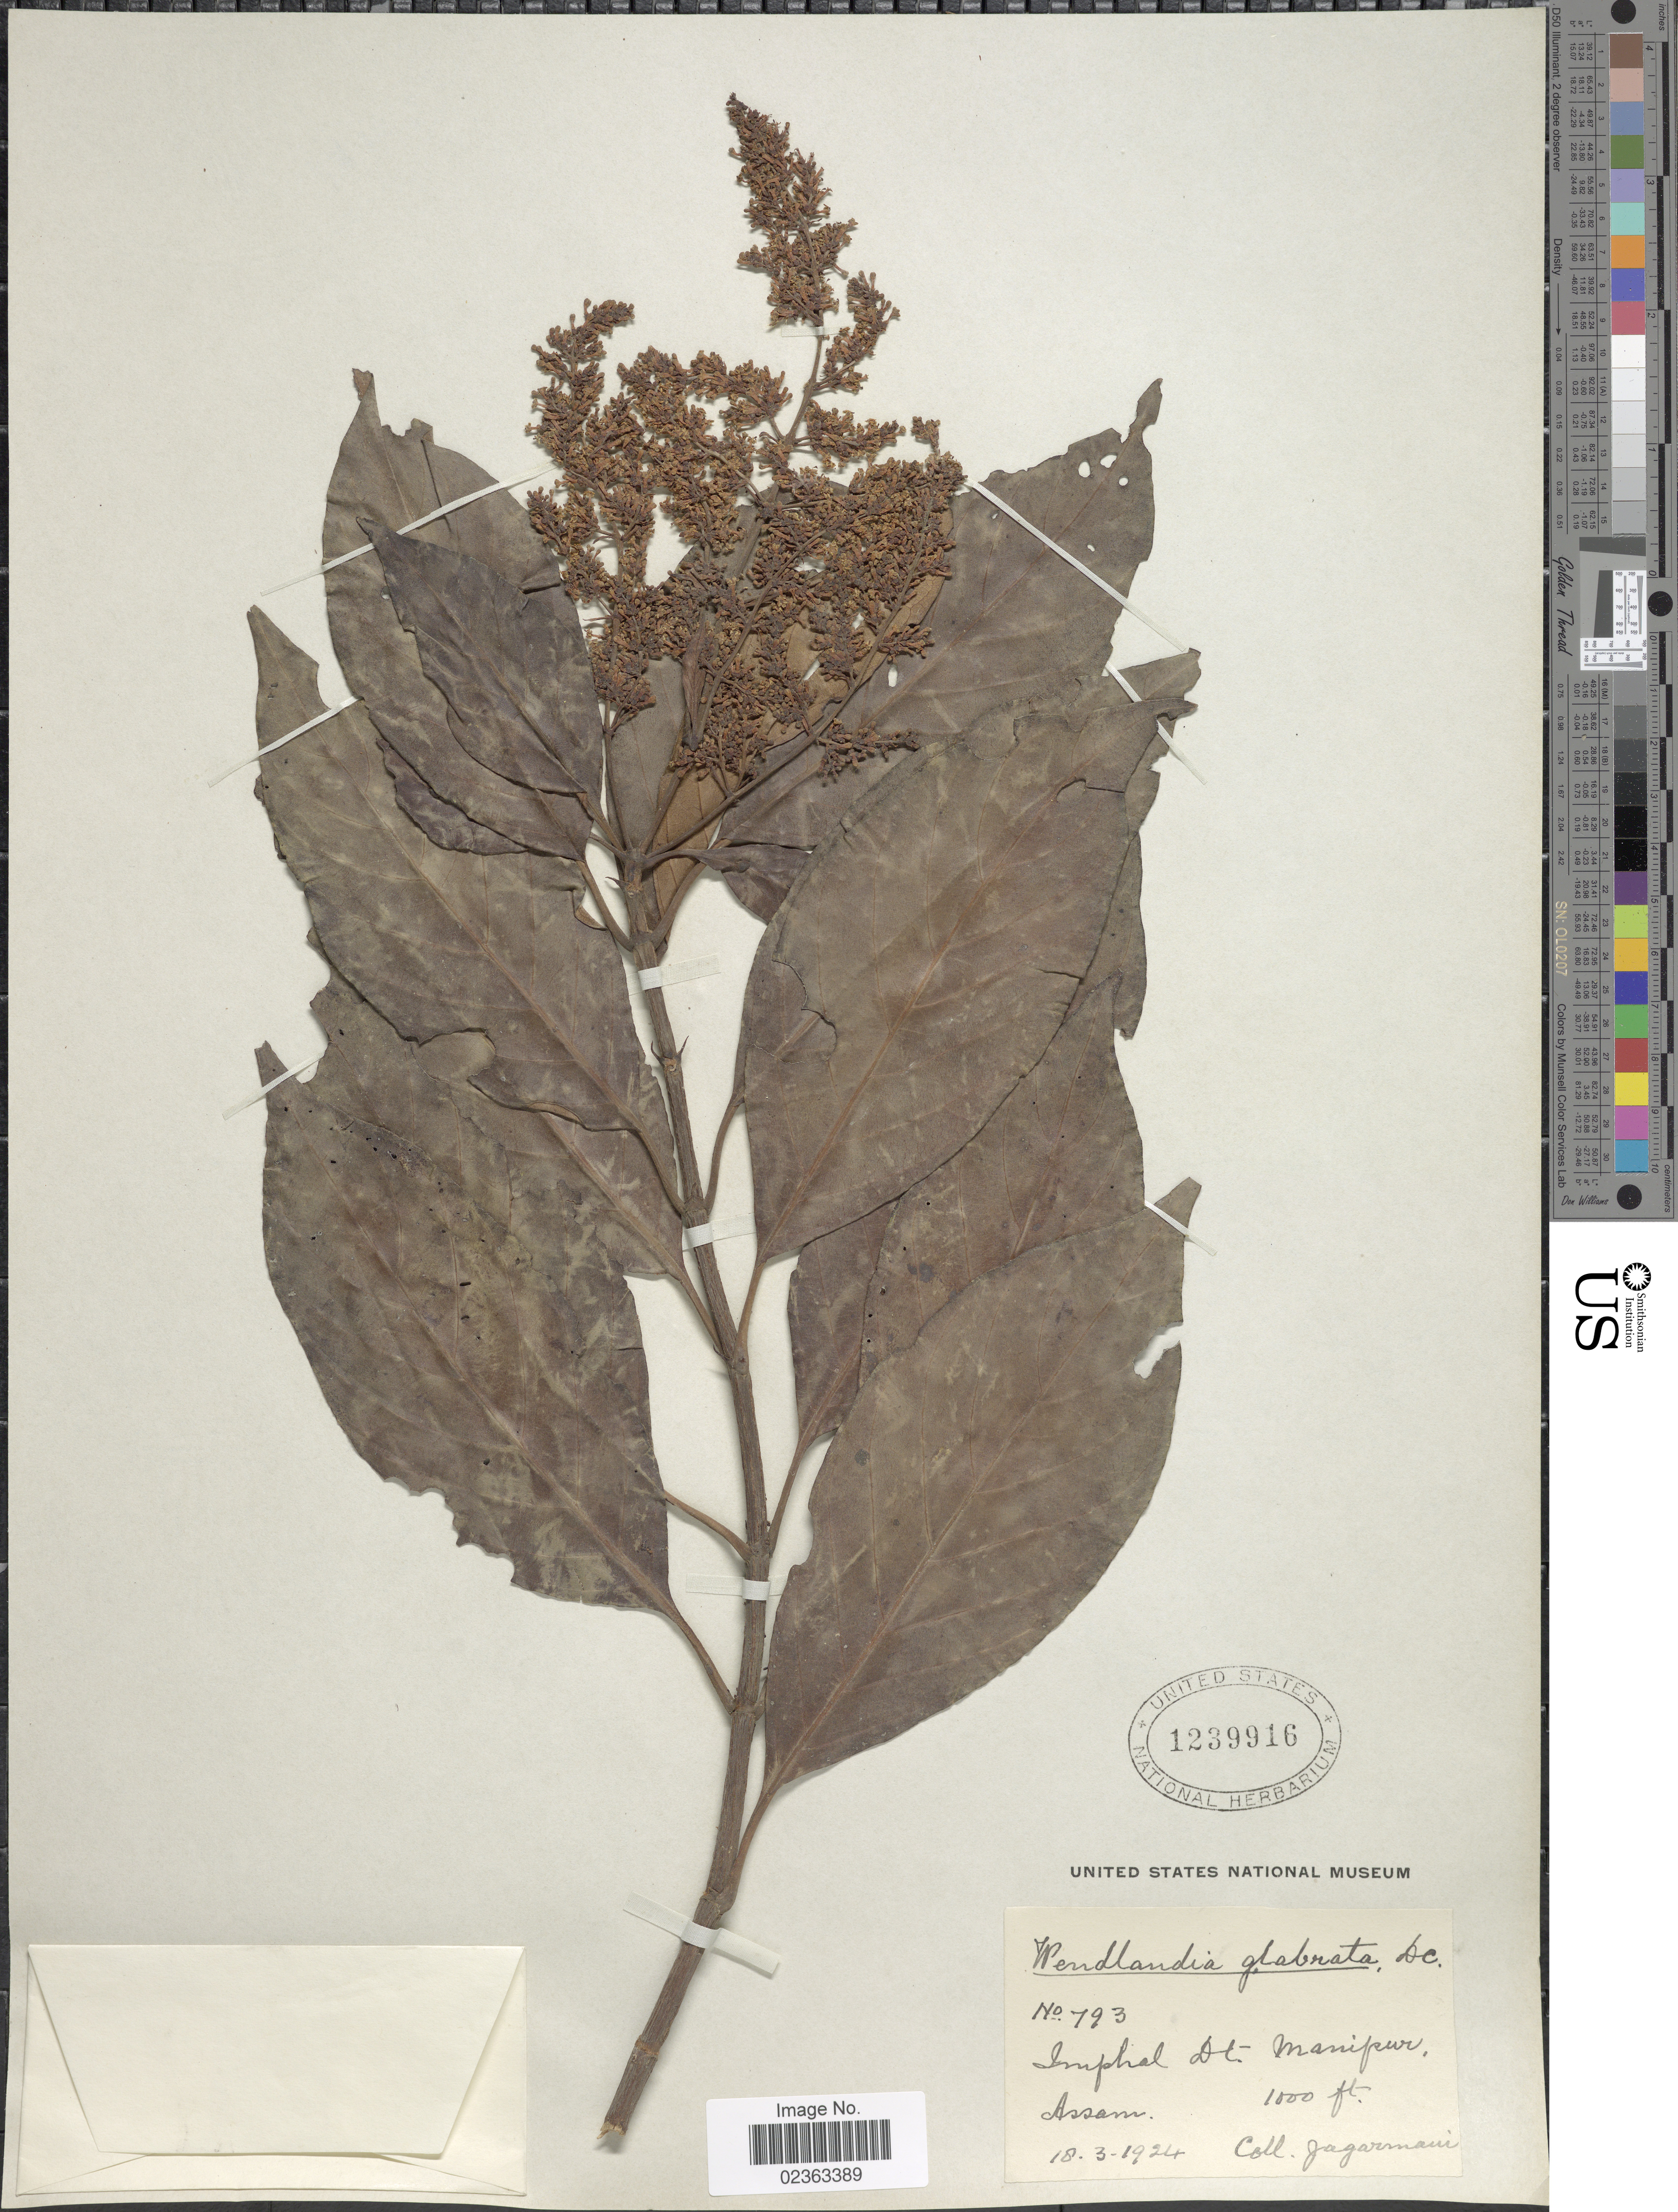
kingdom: Plantae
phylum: Tracheophyta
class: Magnoliopsida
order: Gentianales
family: Rubiaceae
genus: Wendlandia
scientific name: Wendlandia tinctoria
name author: DC.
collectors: -. Jagarmani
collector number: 793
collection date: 1924-03-18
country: India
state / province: Manipur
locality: Imphal Dt. Manipur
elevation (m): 305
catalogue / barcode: US 1239916